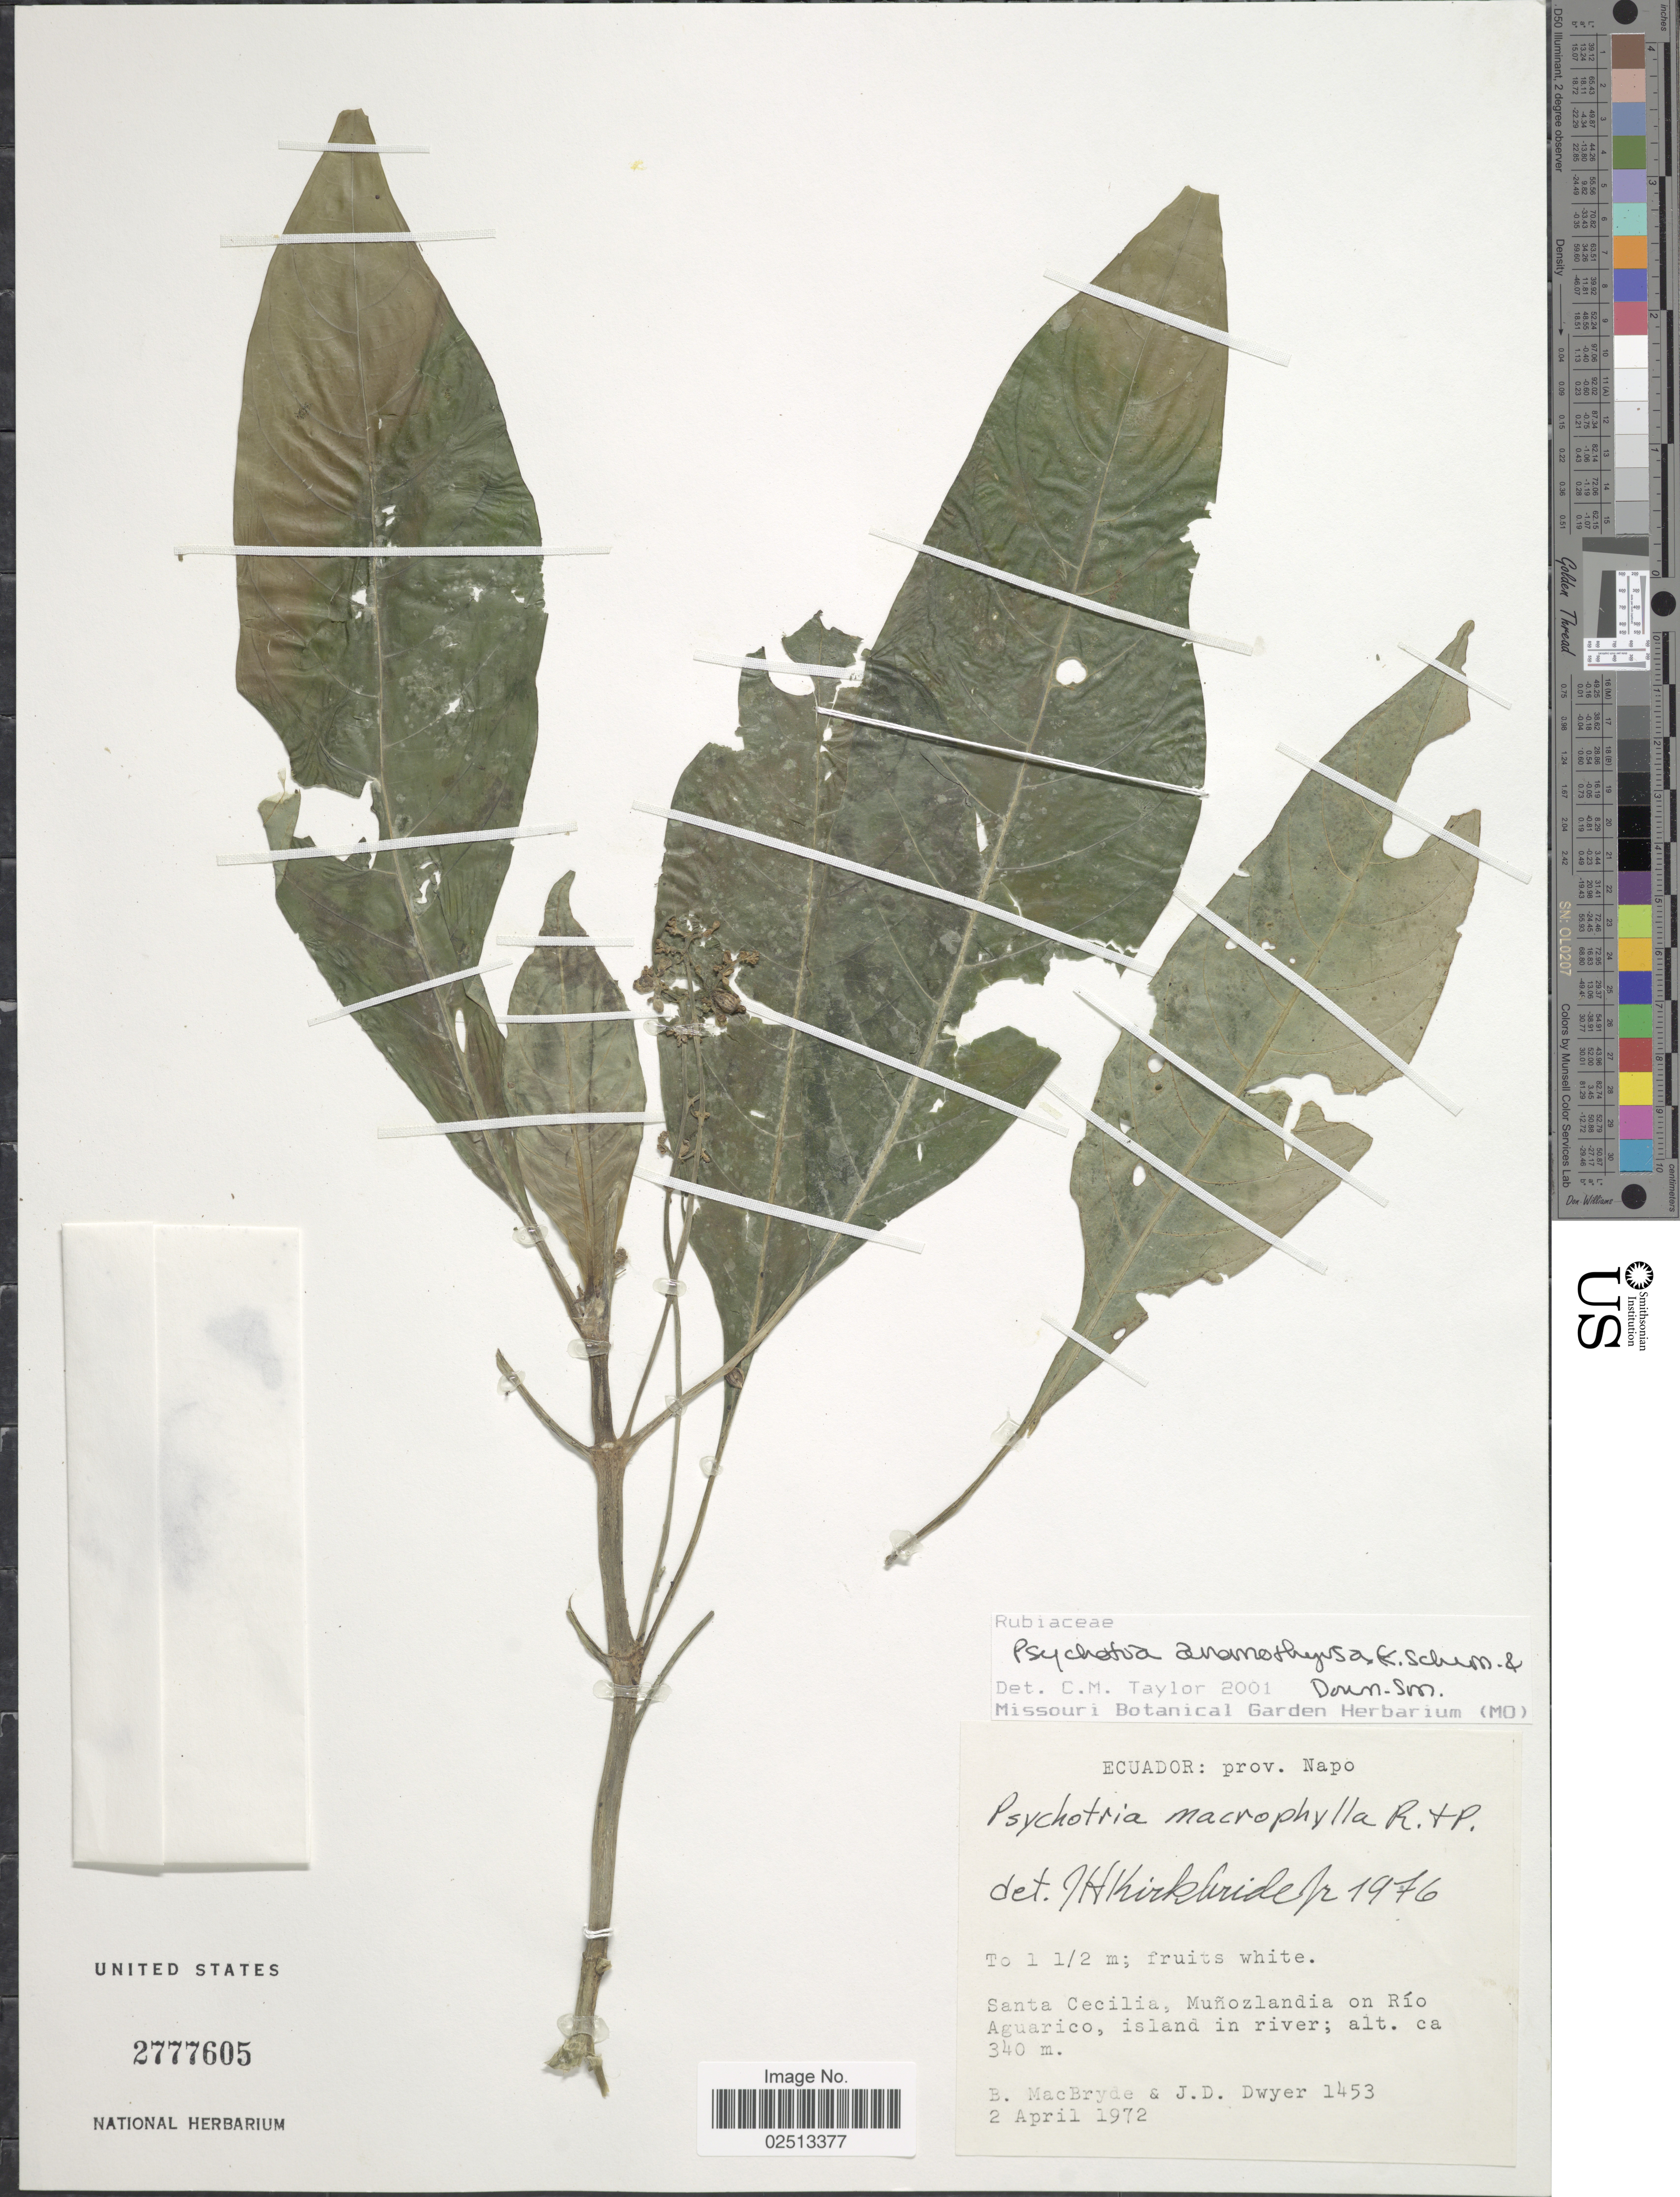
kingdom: Plantae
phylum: Tracheophyta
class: Magnoliopsida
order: Gentianales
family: Rubiaceae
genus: Psychotria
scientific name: Psychotria anomothyrsa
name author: K. Schum. & Donn. Sm. in Donn. Sm.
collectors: B. MacBryde & J. D. Dwyer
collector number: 1453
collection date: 1972-04-02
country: Ecuador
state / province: Napo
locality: Santa Cecilia, Muñozlandia on Río Aguarico, island in river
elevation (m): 340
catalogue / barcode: US 2777605